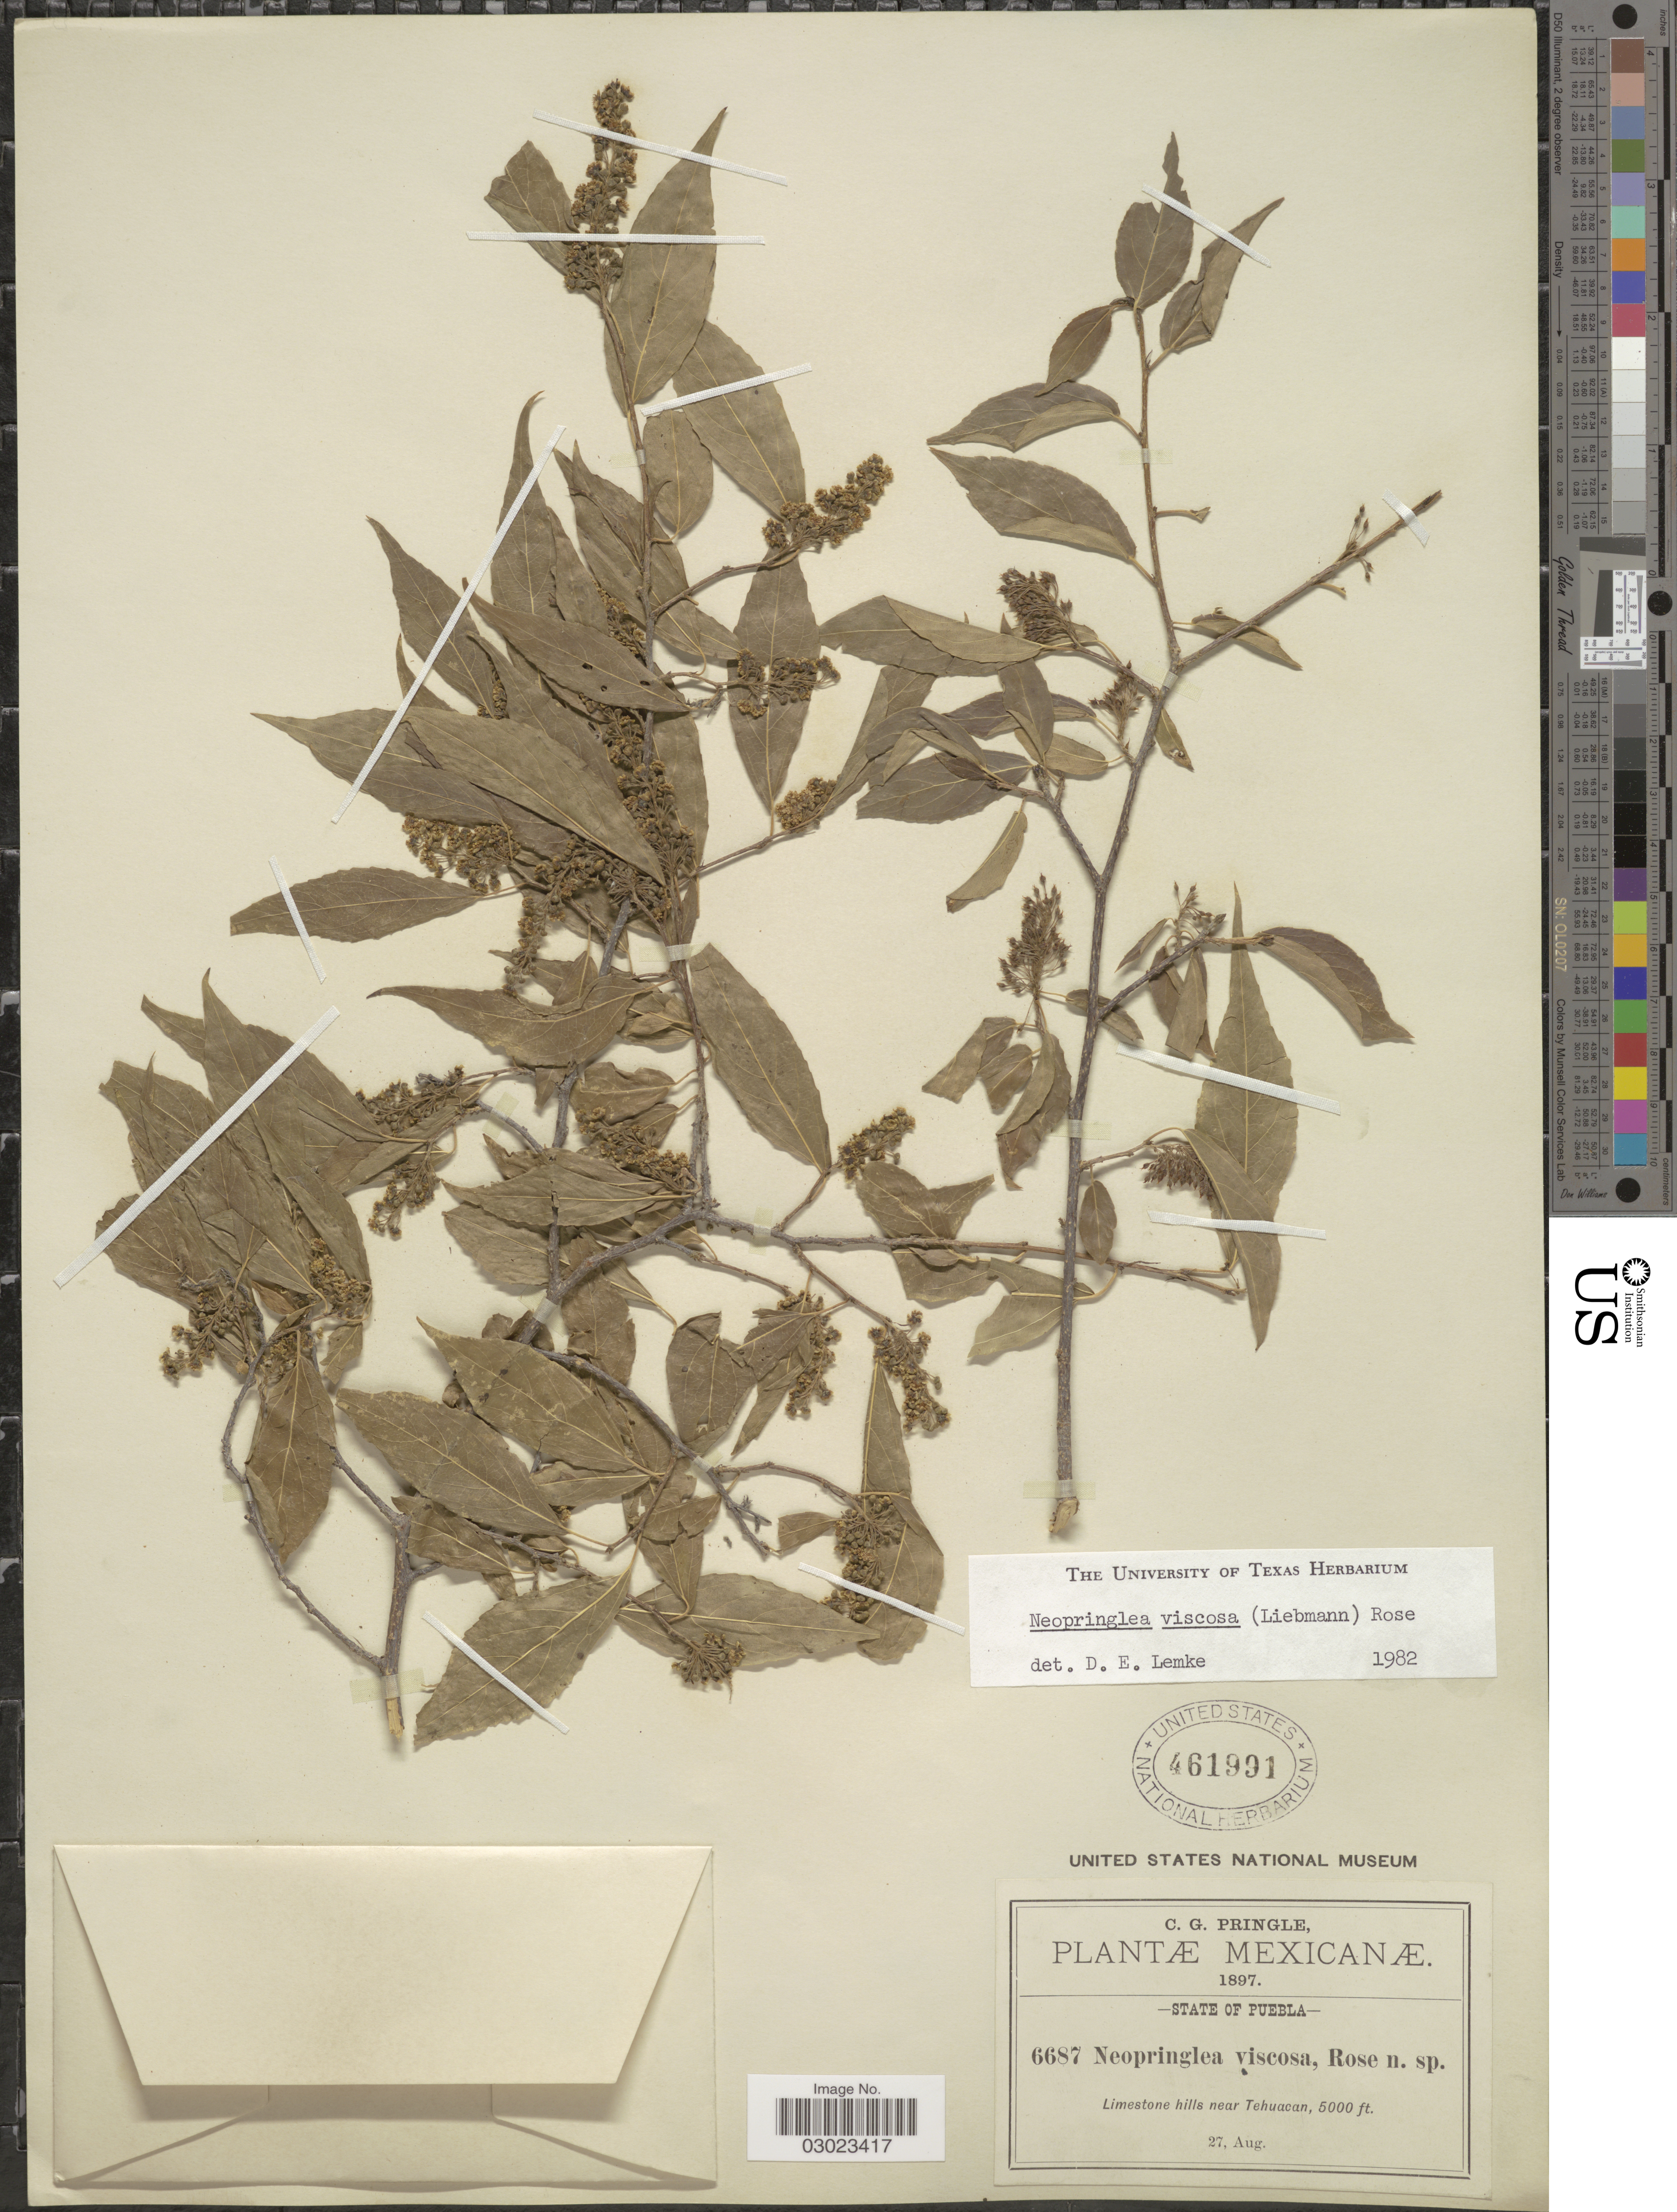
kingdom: Plantae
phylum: Tracheophyta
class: Magnoliopsida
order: Malpighiales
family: Salicaceae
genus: Neopringlea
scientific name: Neopringlea viscosa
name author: (Liebm.) Rose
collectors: C. G. Pringle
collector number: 6687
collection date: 1897-08-27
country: Mexico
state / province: Puebla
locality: Limestone hills near Tehuacan.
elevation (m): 1524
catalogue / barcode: US 461991